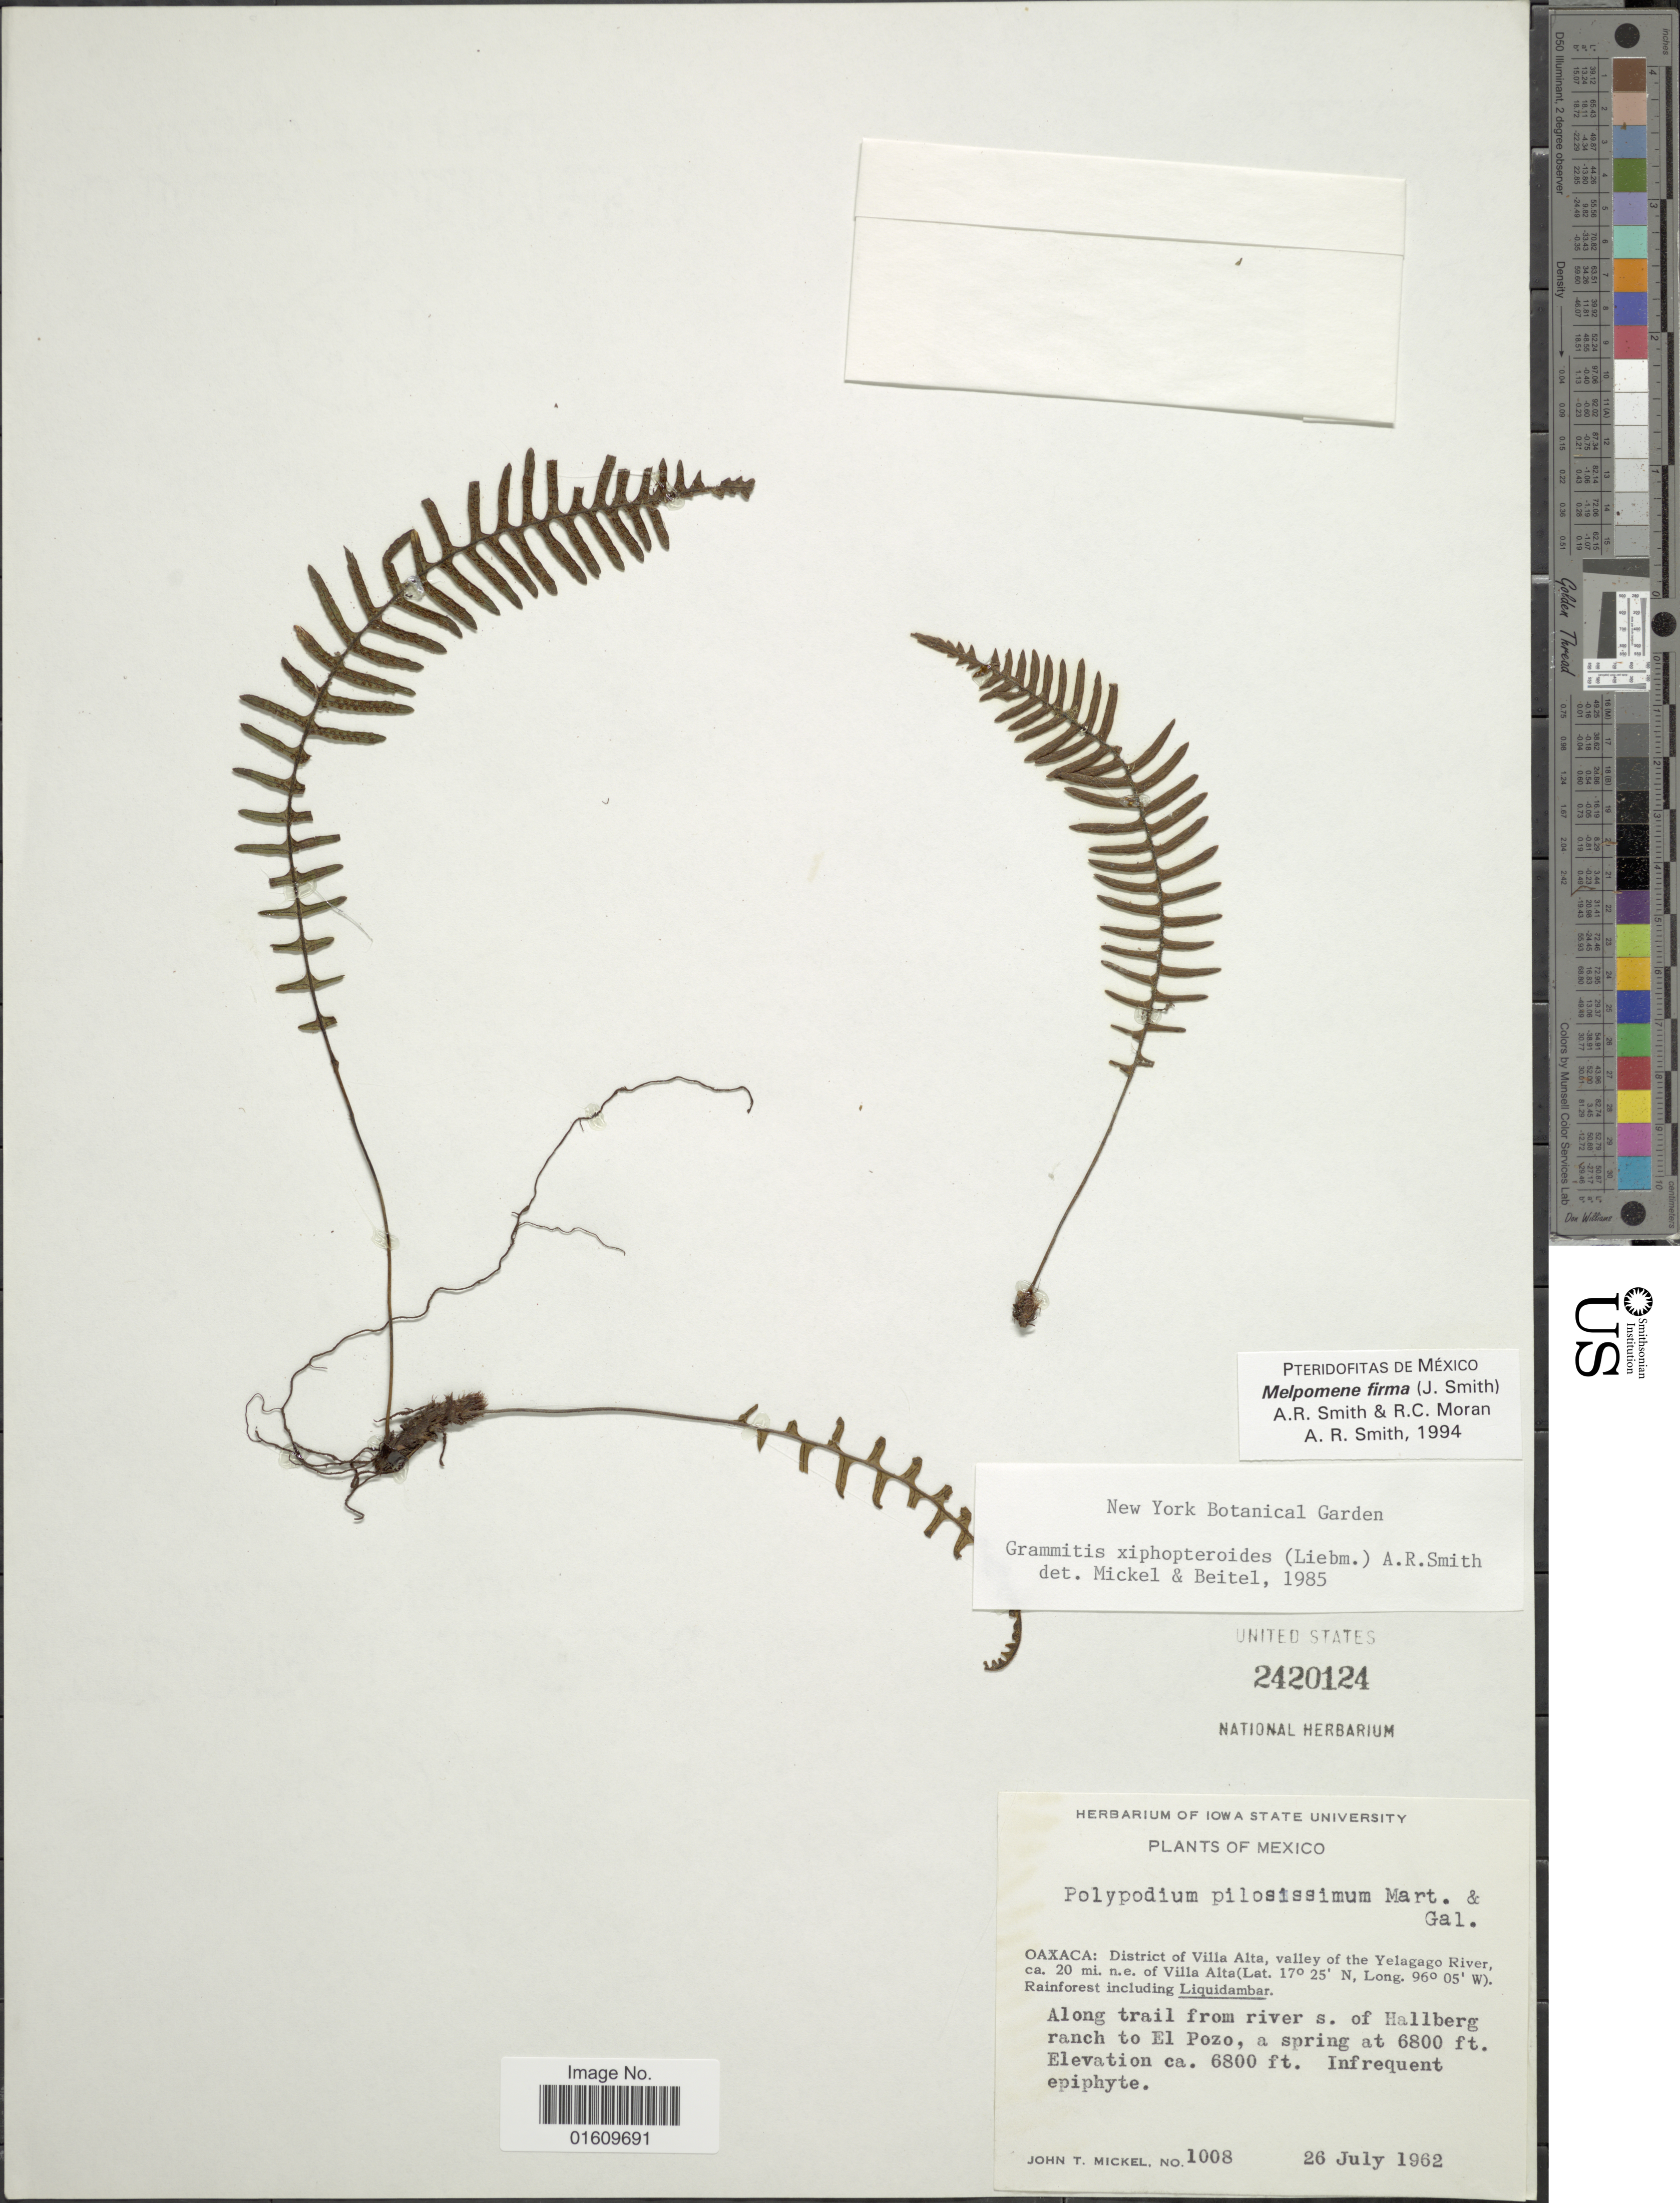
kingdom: Plantae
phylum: Tracheophyta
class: Polypodiopsida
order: Polypodiales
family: Polypodiaceae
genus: Melpomene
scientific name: Melpomene firma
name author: (J. Sm.) A.R. Sm. & R.C. Moran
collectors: J. T. Mickel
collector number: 1008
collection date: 1962-07-26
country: Mexico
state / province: Oaxaca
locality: District of Villa Alta, valley of the Yelagago River, ca 20 mi n.e. of Villa Alta, Along trail from river s. of Hallverg ranch to El Pozo.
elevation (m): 2073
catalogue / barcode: US 2420124